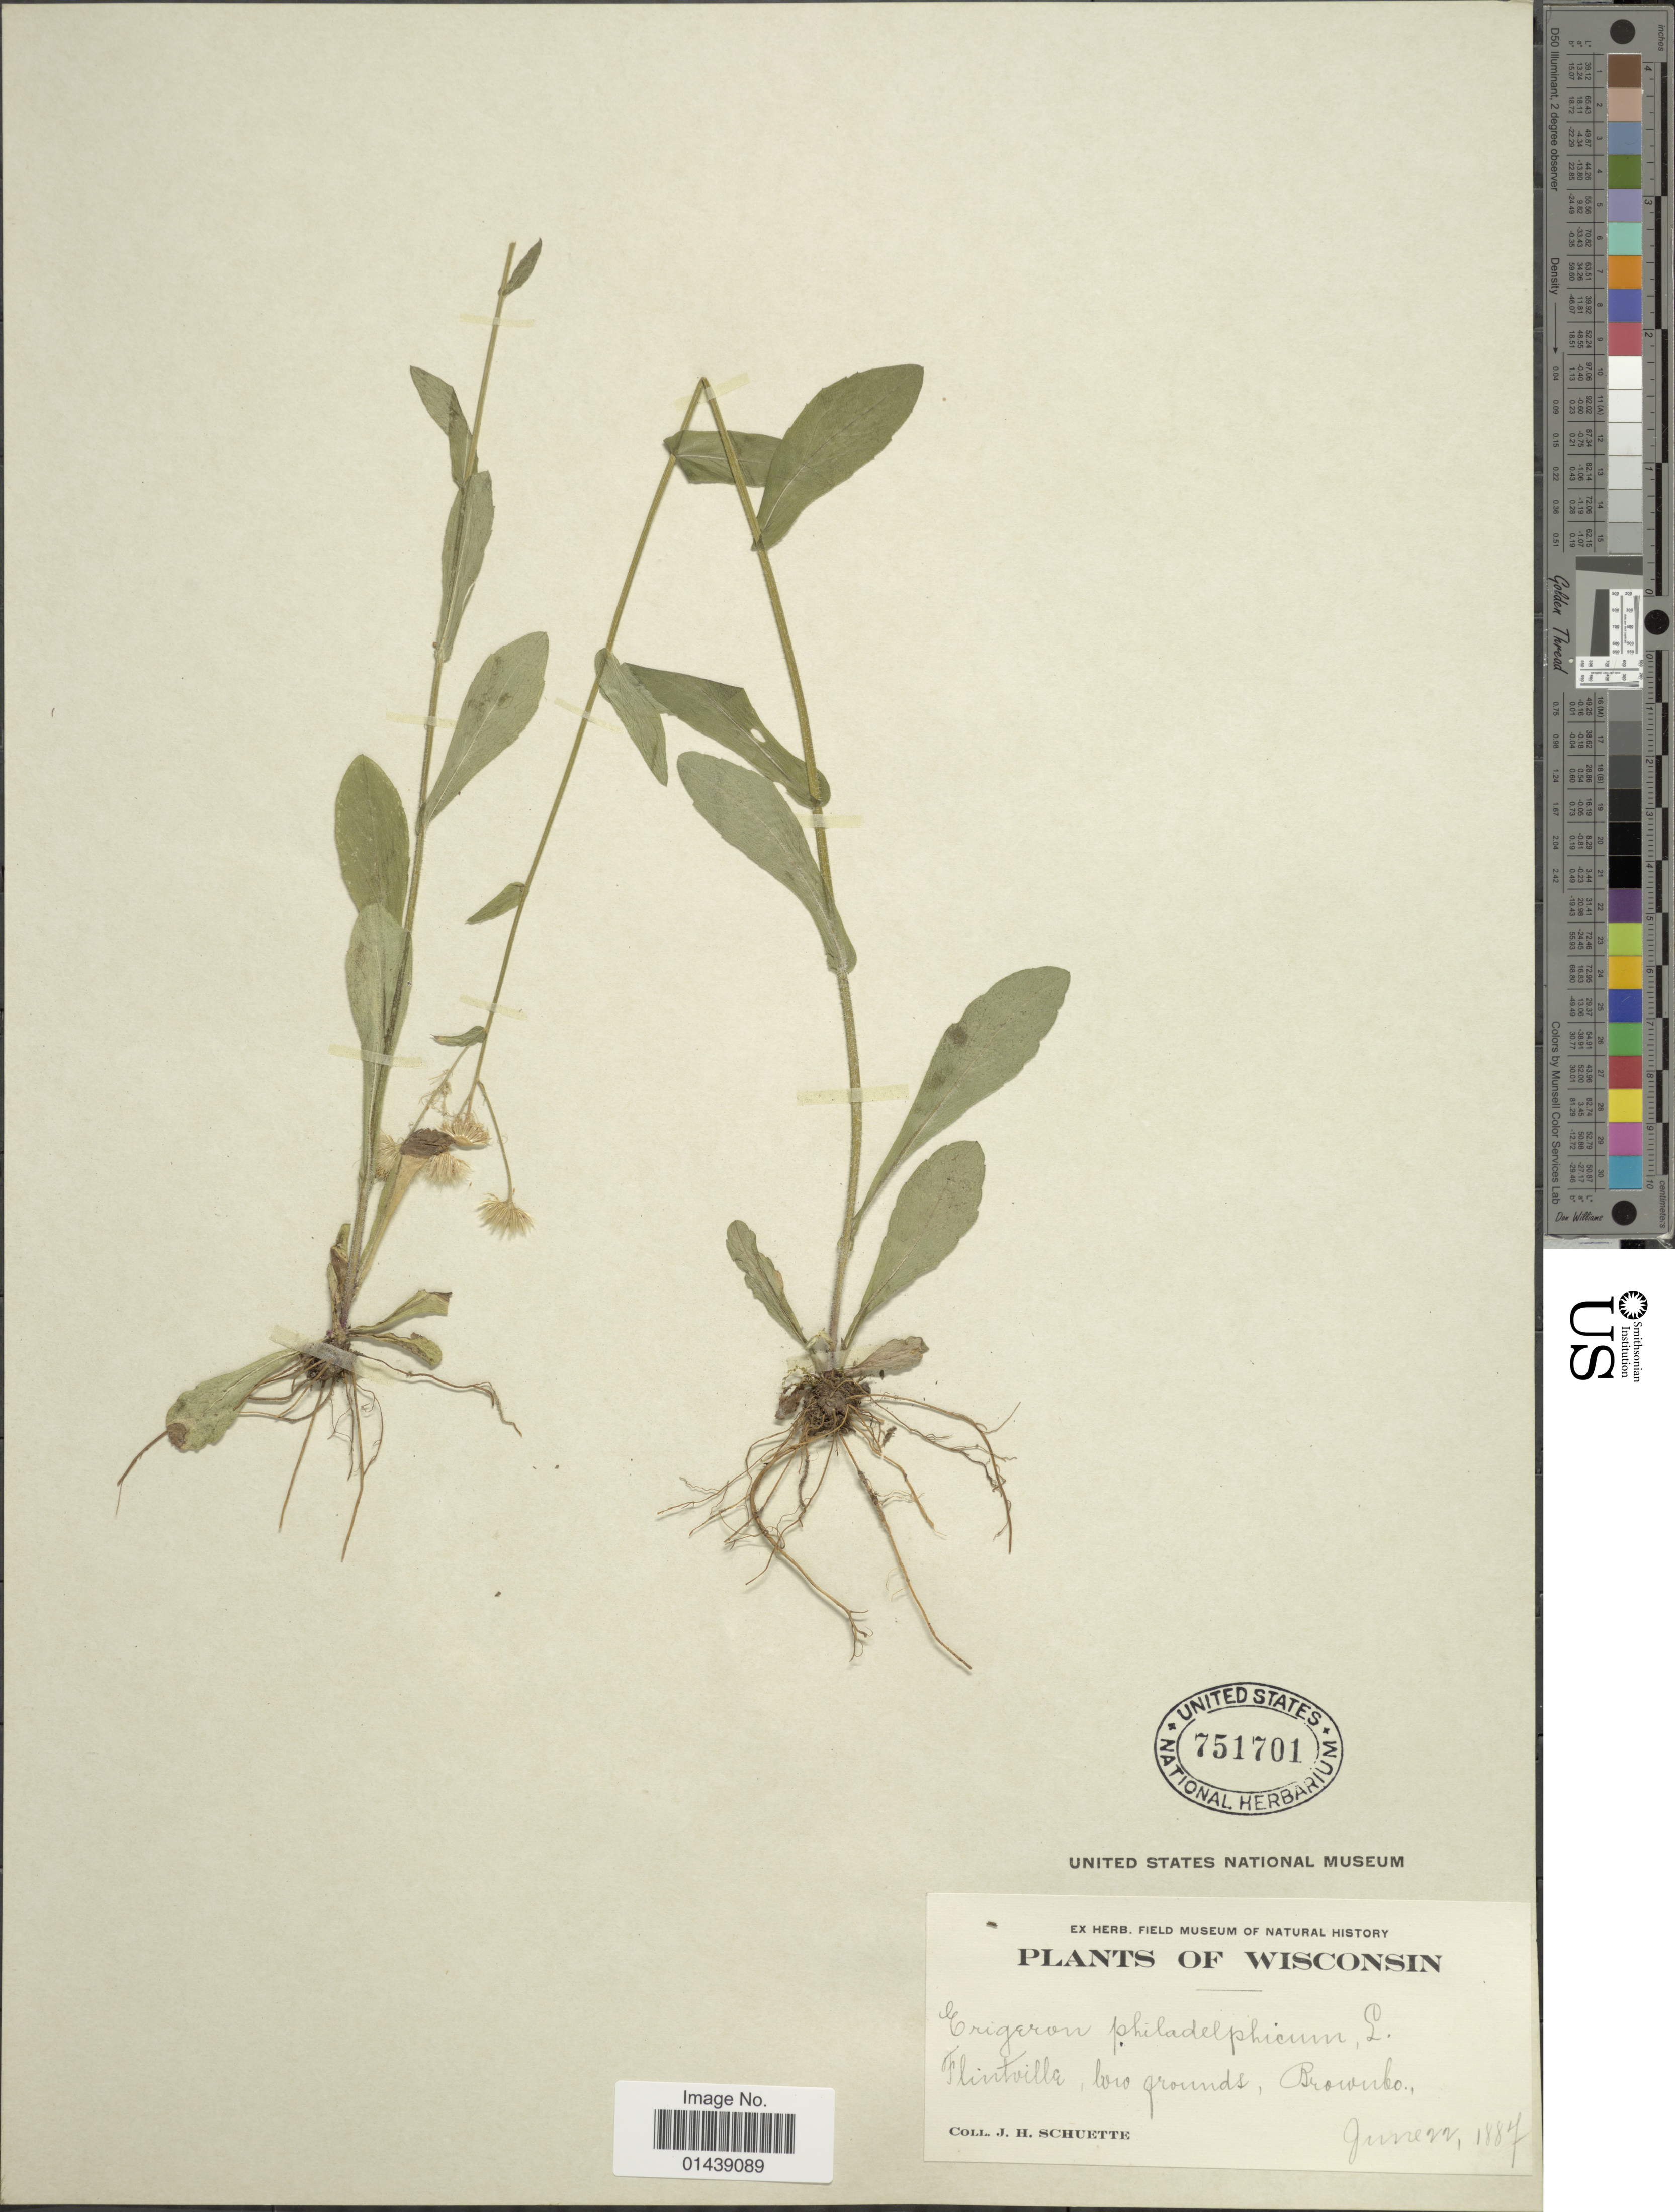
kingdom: Plantae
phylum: Tracheophyta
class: Magnoliopsida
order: Asterales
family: Asteraceae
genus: Erigeron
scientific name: Erigeron philadelphicus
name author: L.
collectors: J. H. Schuette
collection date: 1887-06-22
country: United States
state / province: Wisconsin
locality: Flintville, low grounds, Brown Co.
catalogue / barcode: US 751701